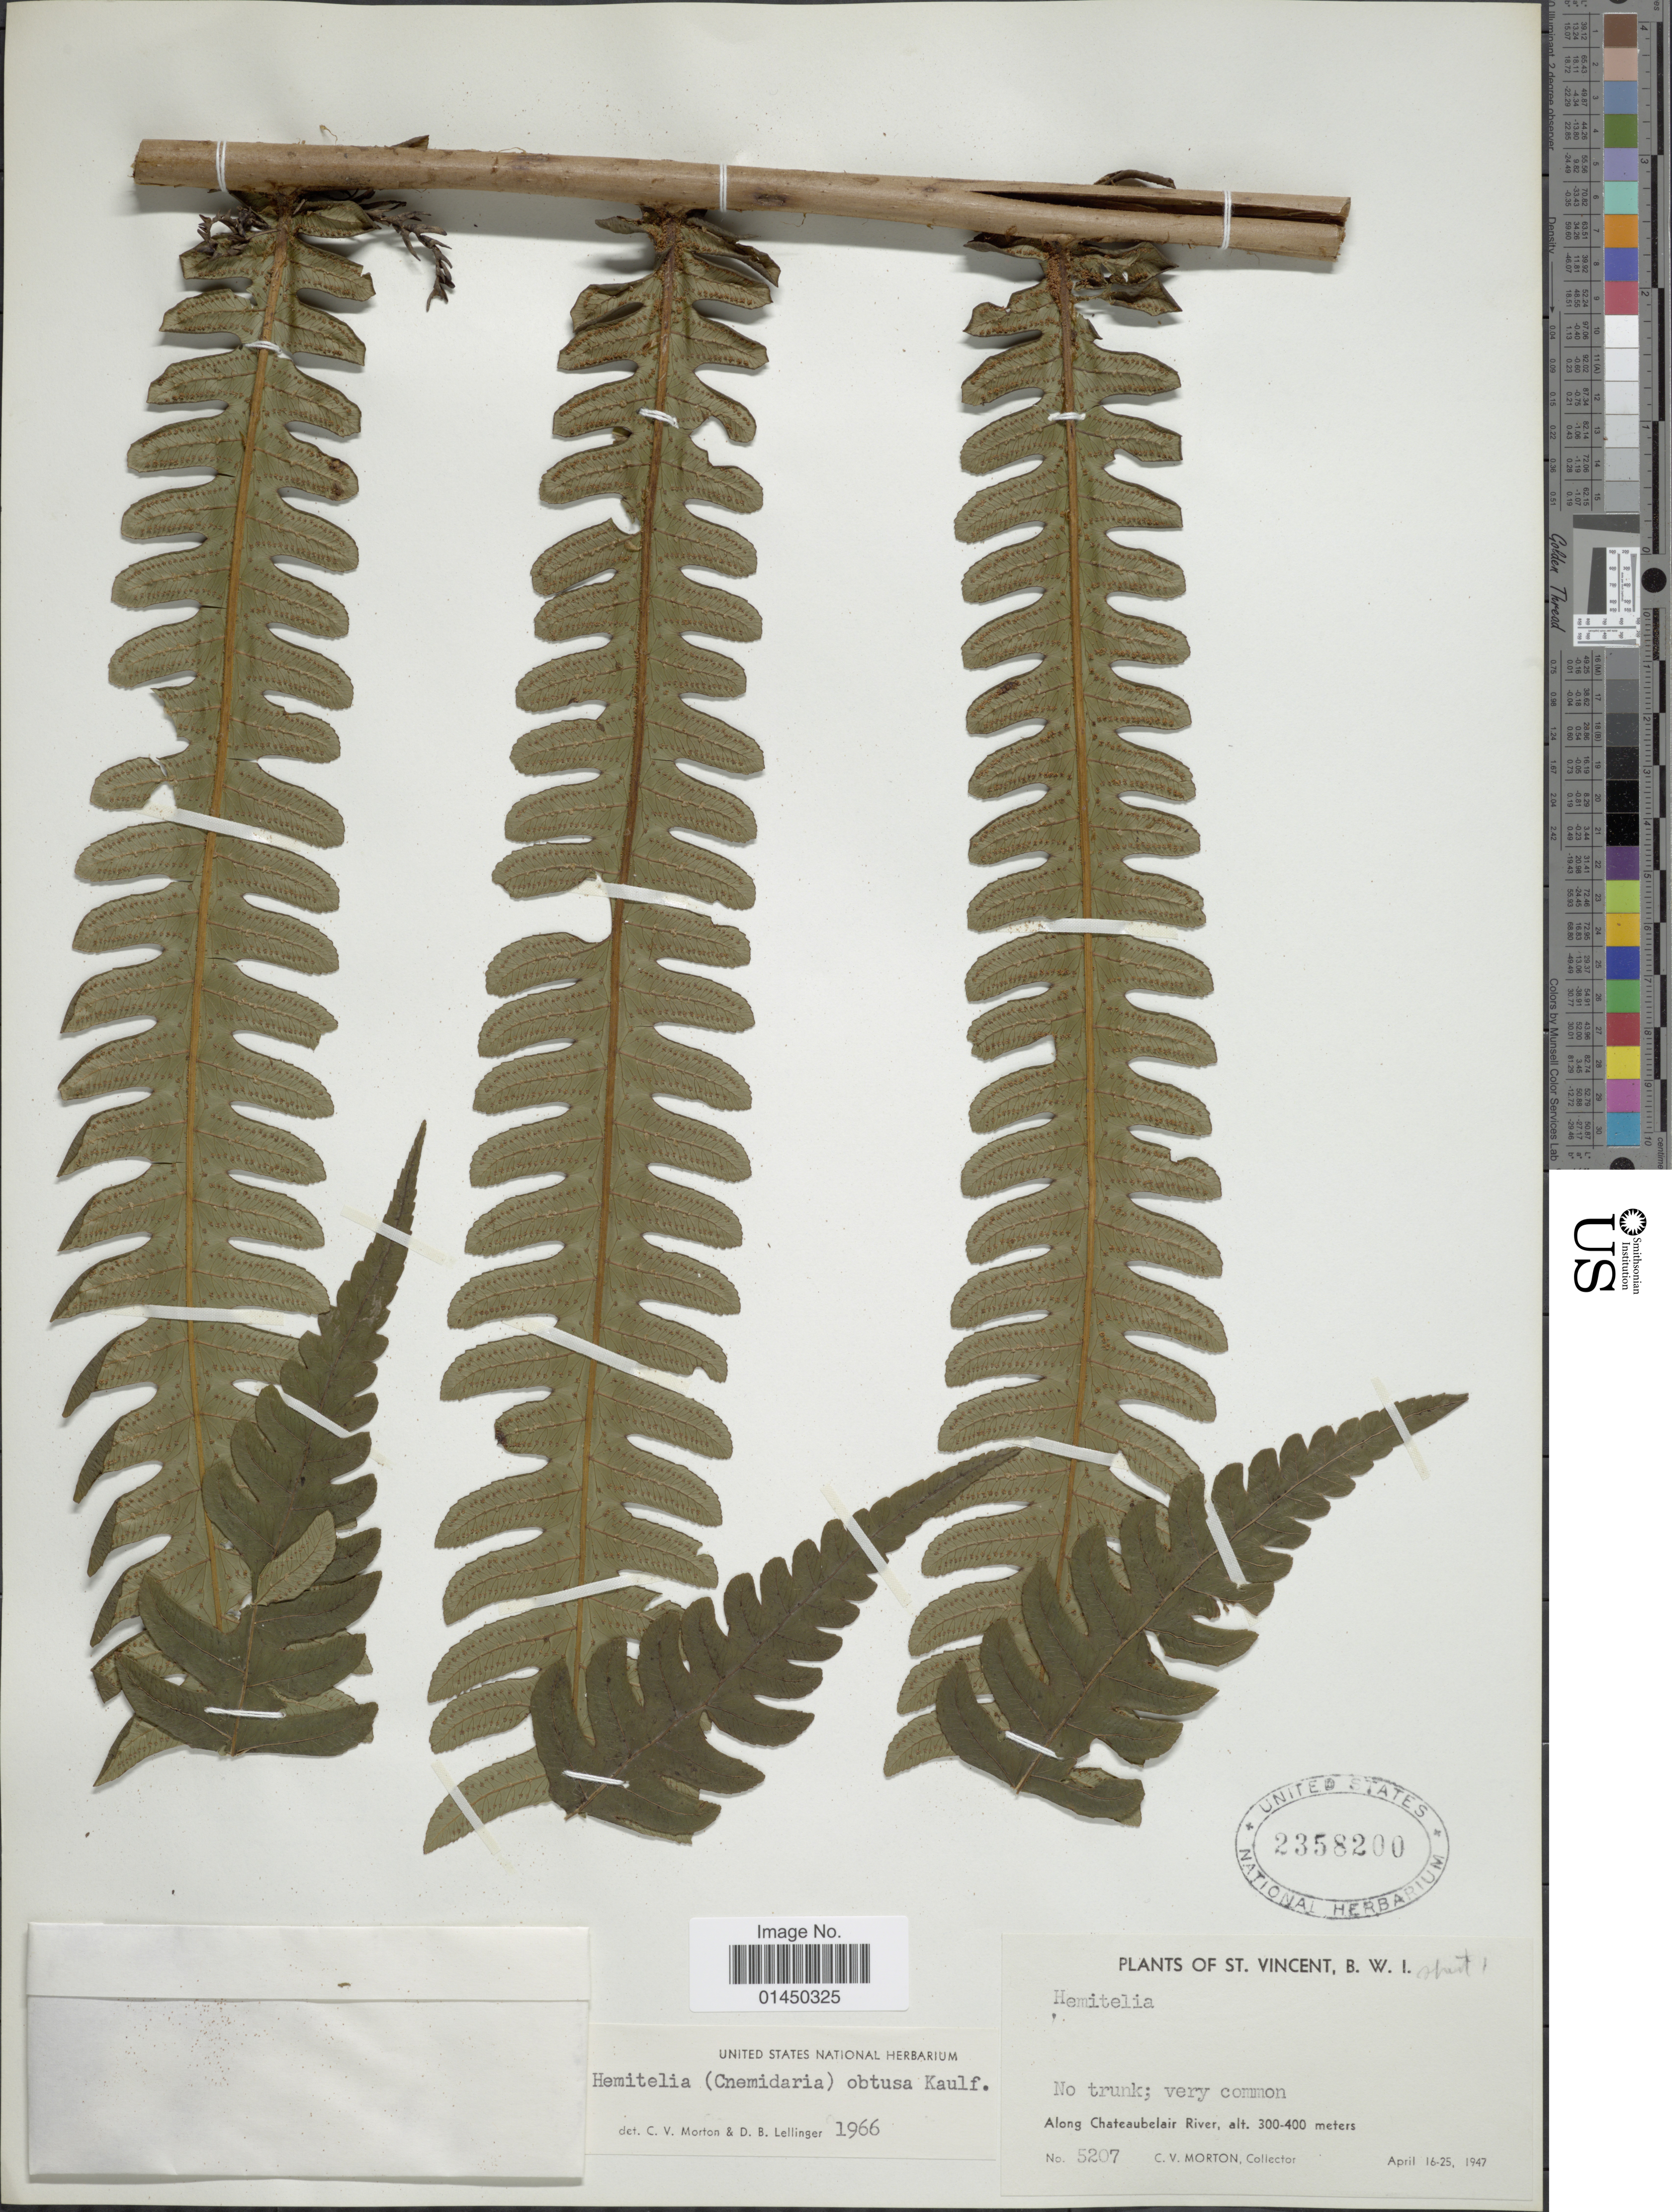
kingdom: Plantae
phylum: Tracheophyta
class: Polypodiopsida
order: Cyatheales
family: Cyatheaceae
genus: Cyathea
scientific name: Cyathea grandifolia var. obtusa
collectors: C. V. Morton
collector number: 5207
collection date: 1947-04-16/1947-04-25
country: St. Vincent - Grenadines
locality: St. Vincent, along Chateaubelair River.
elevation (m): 300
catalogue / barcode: US 2358200